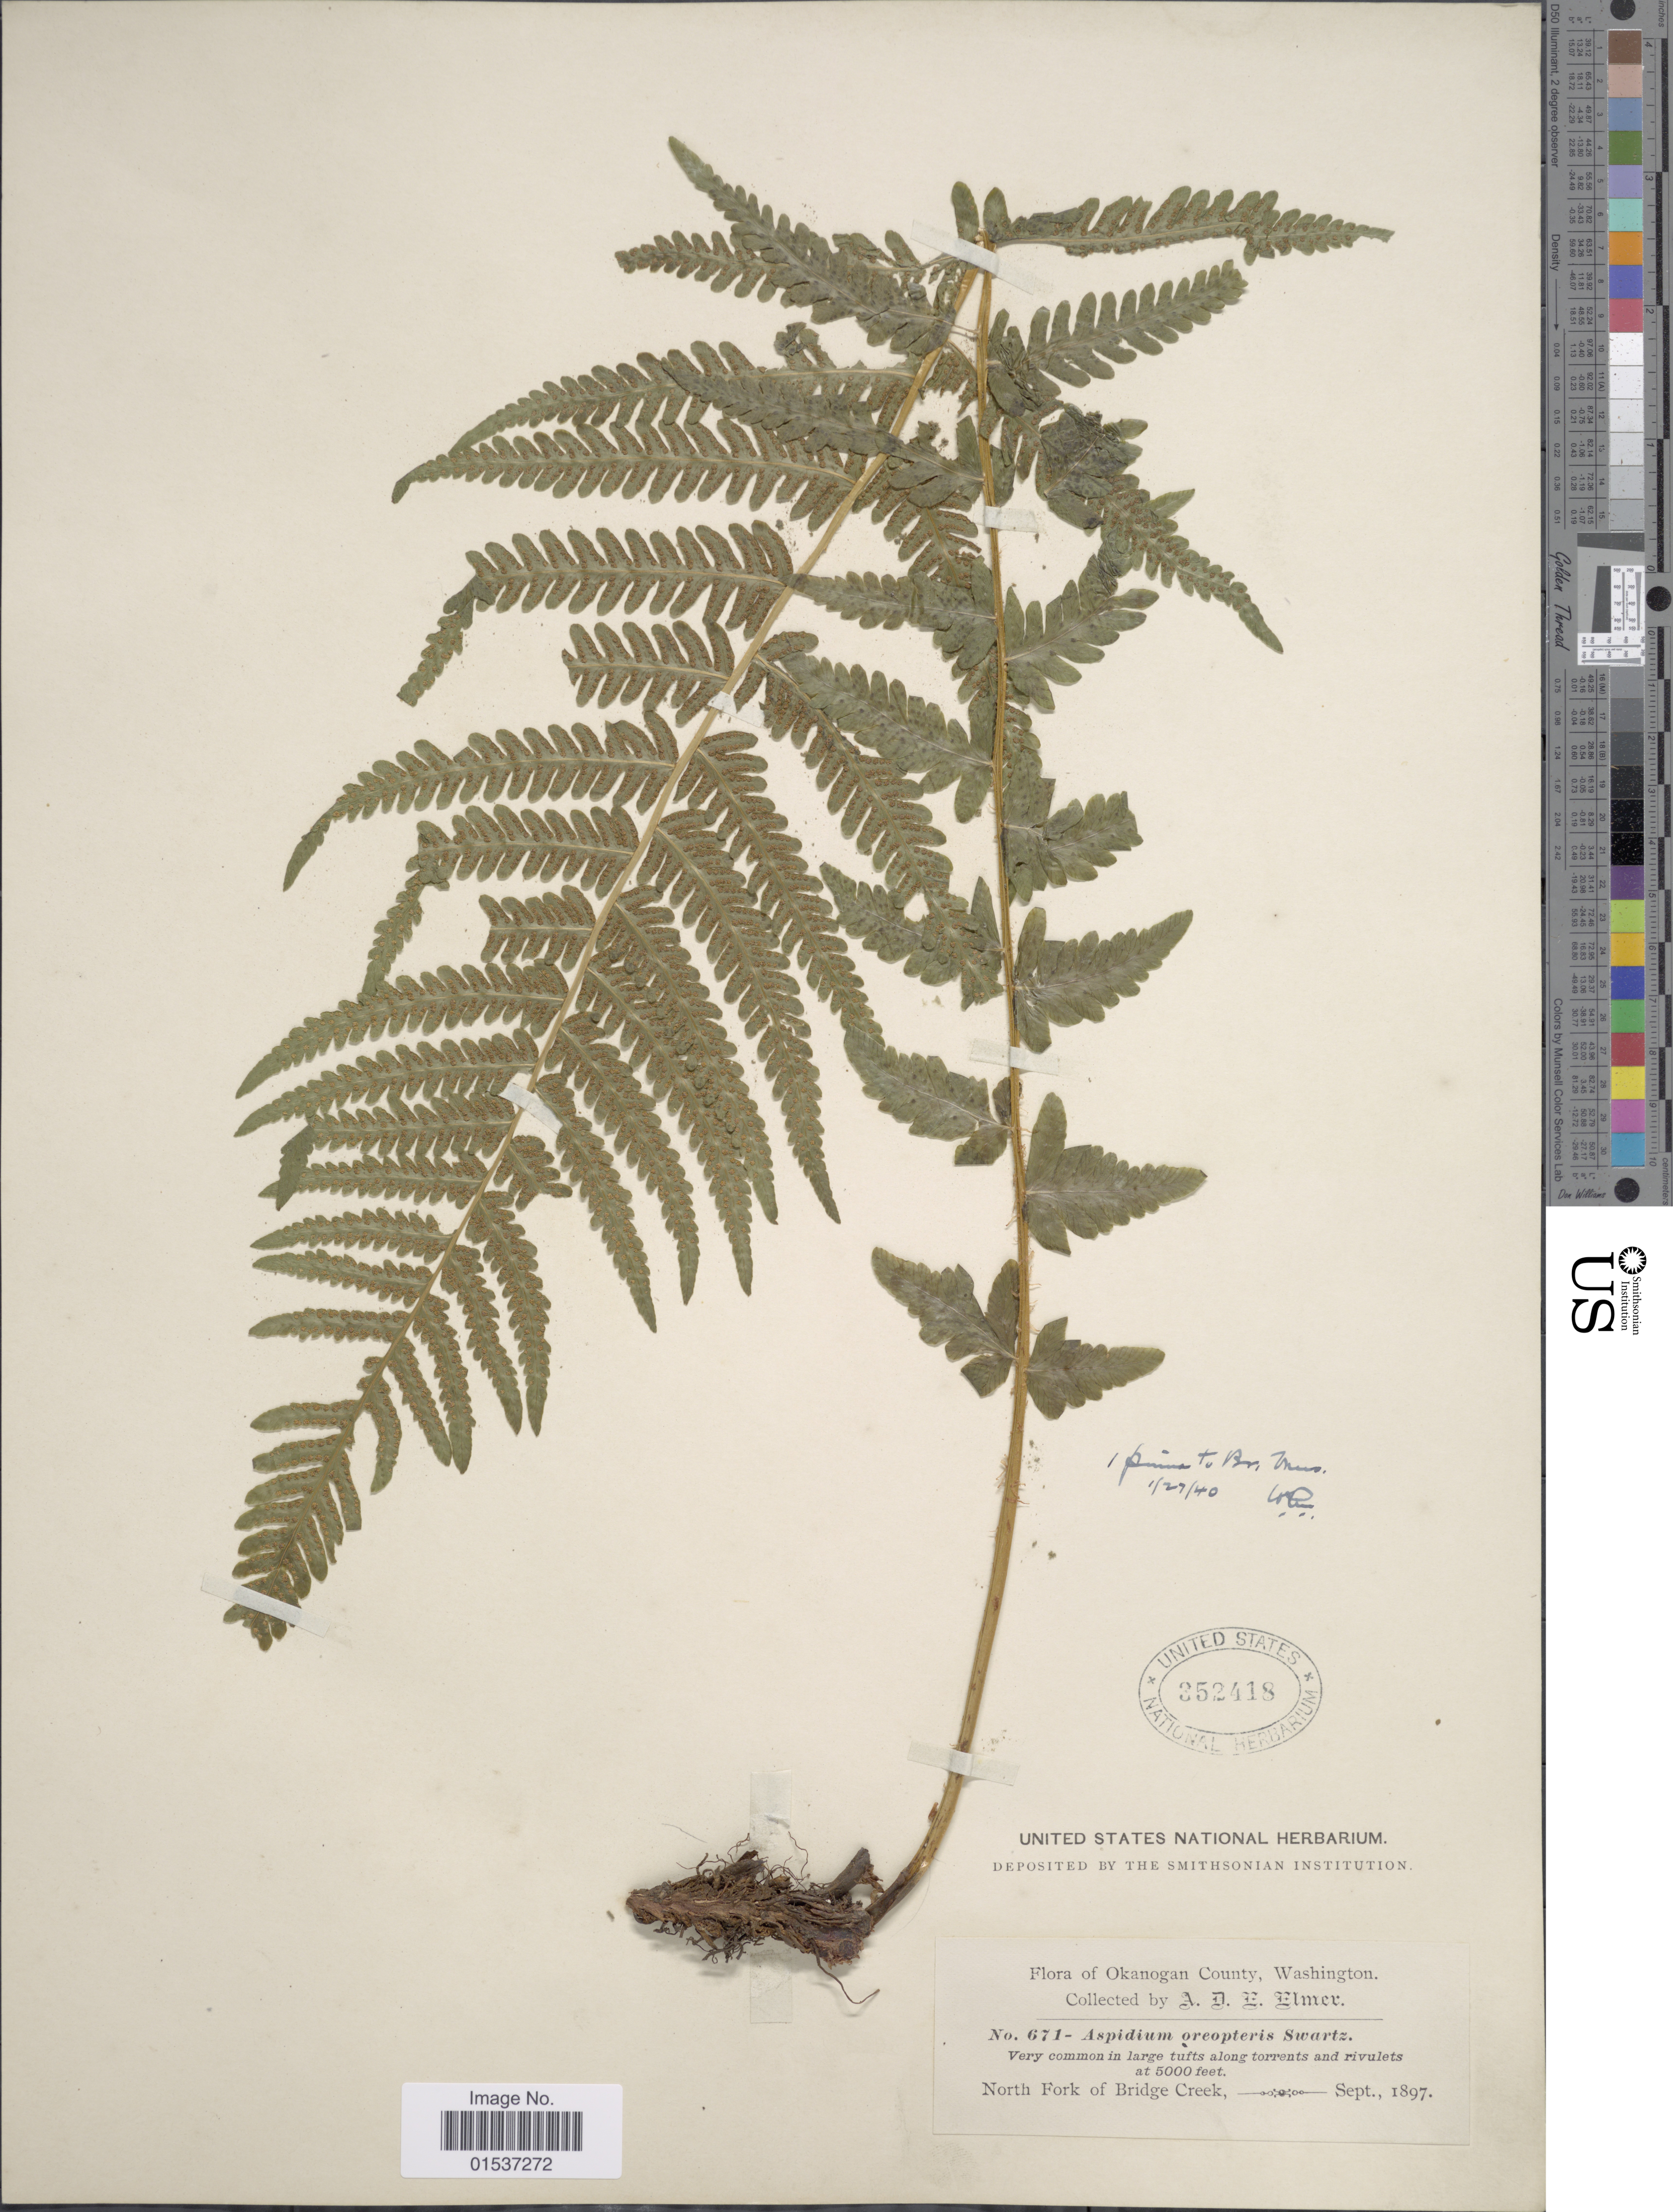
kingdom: Plantae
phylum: Tracheophyta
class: Polypodiopsida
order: Polypodiales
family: Thelypteridaceae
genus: Oreopteris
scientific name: Oreopteris limbosperma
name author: (All.) K. Iwats.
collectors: A. D. E. Elmer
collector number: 671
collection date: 1897-09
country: United States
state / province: Washington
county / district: Okanogan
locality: Okanogan County, Washington, North Fork of Bridge Creek.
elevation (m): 1524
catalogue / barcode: US 352418